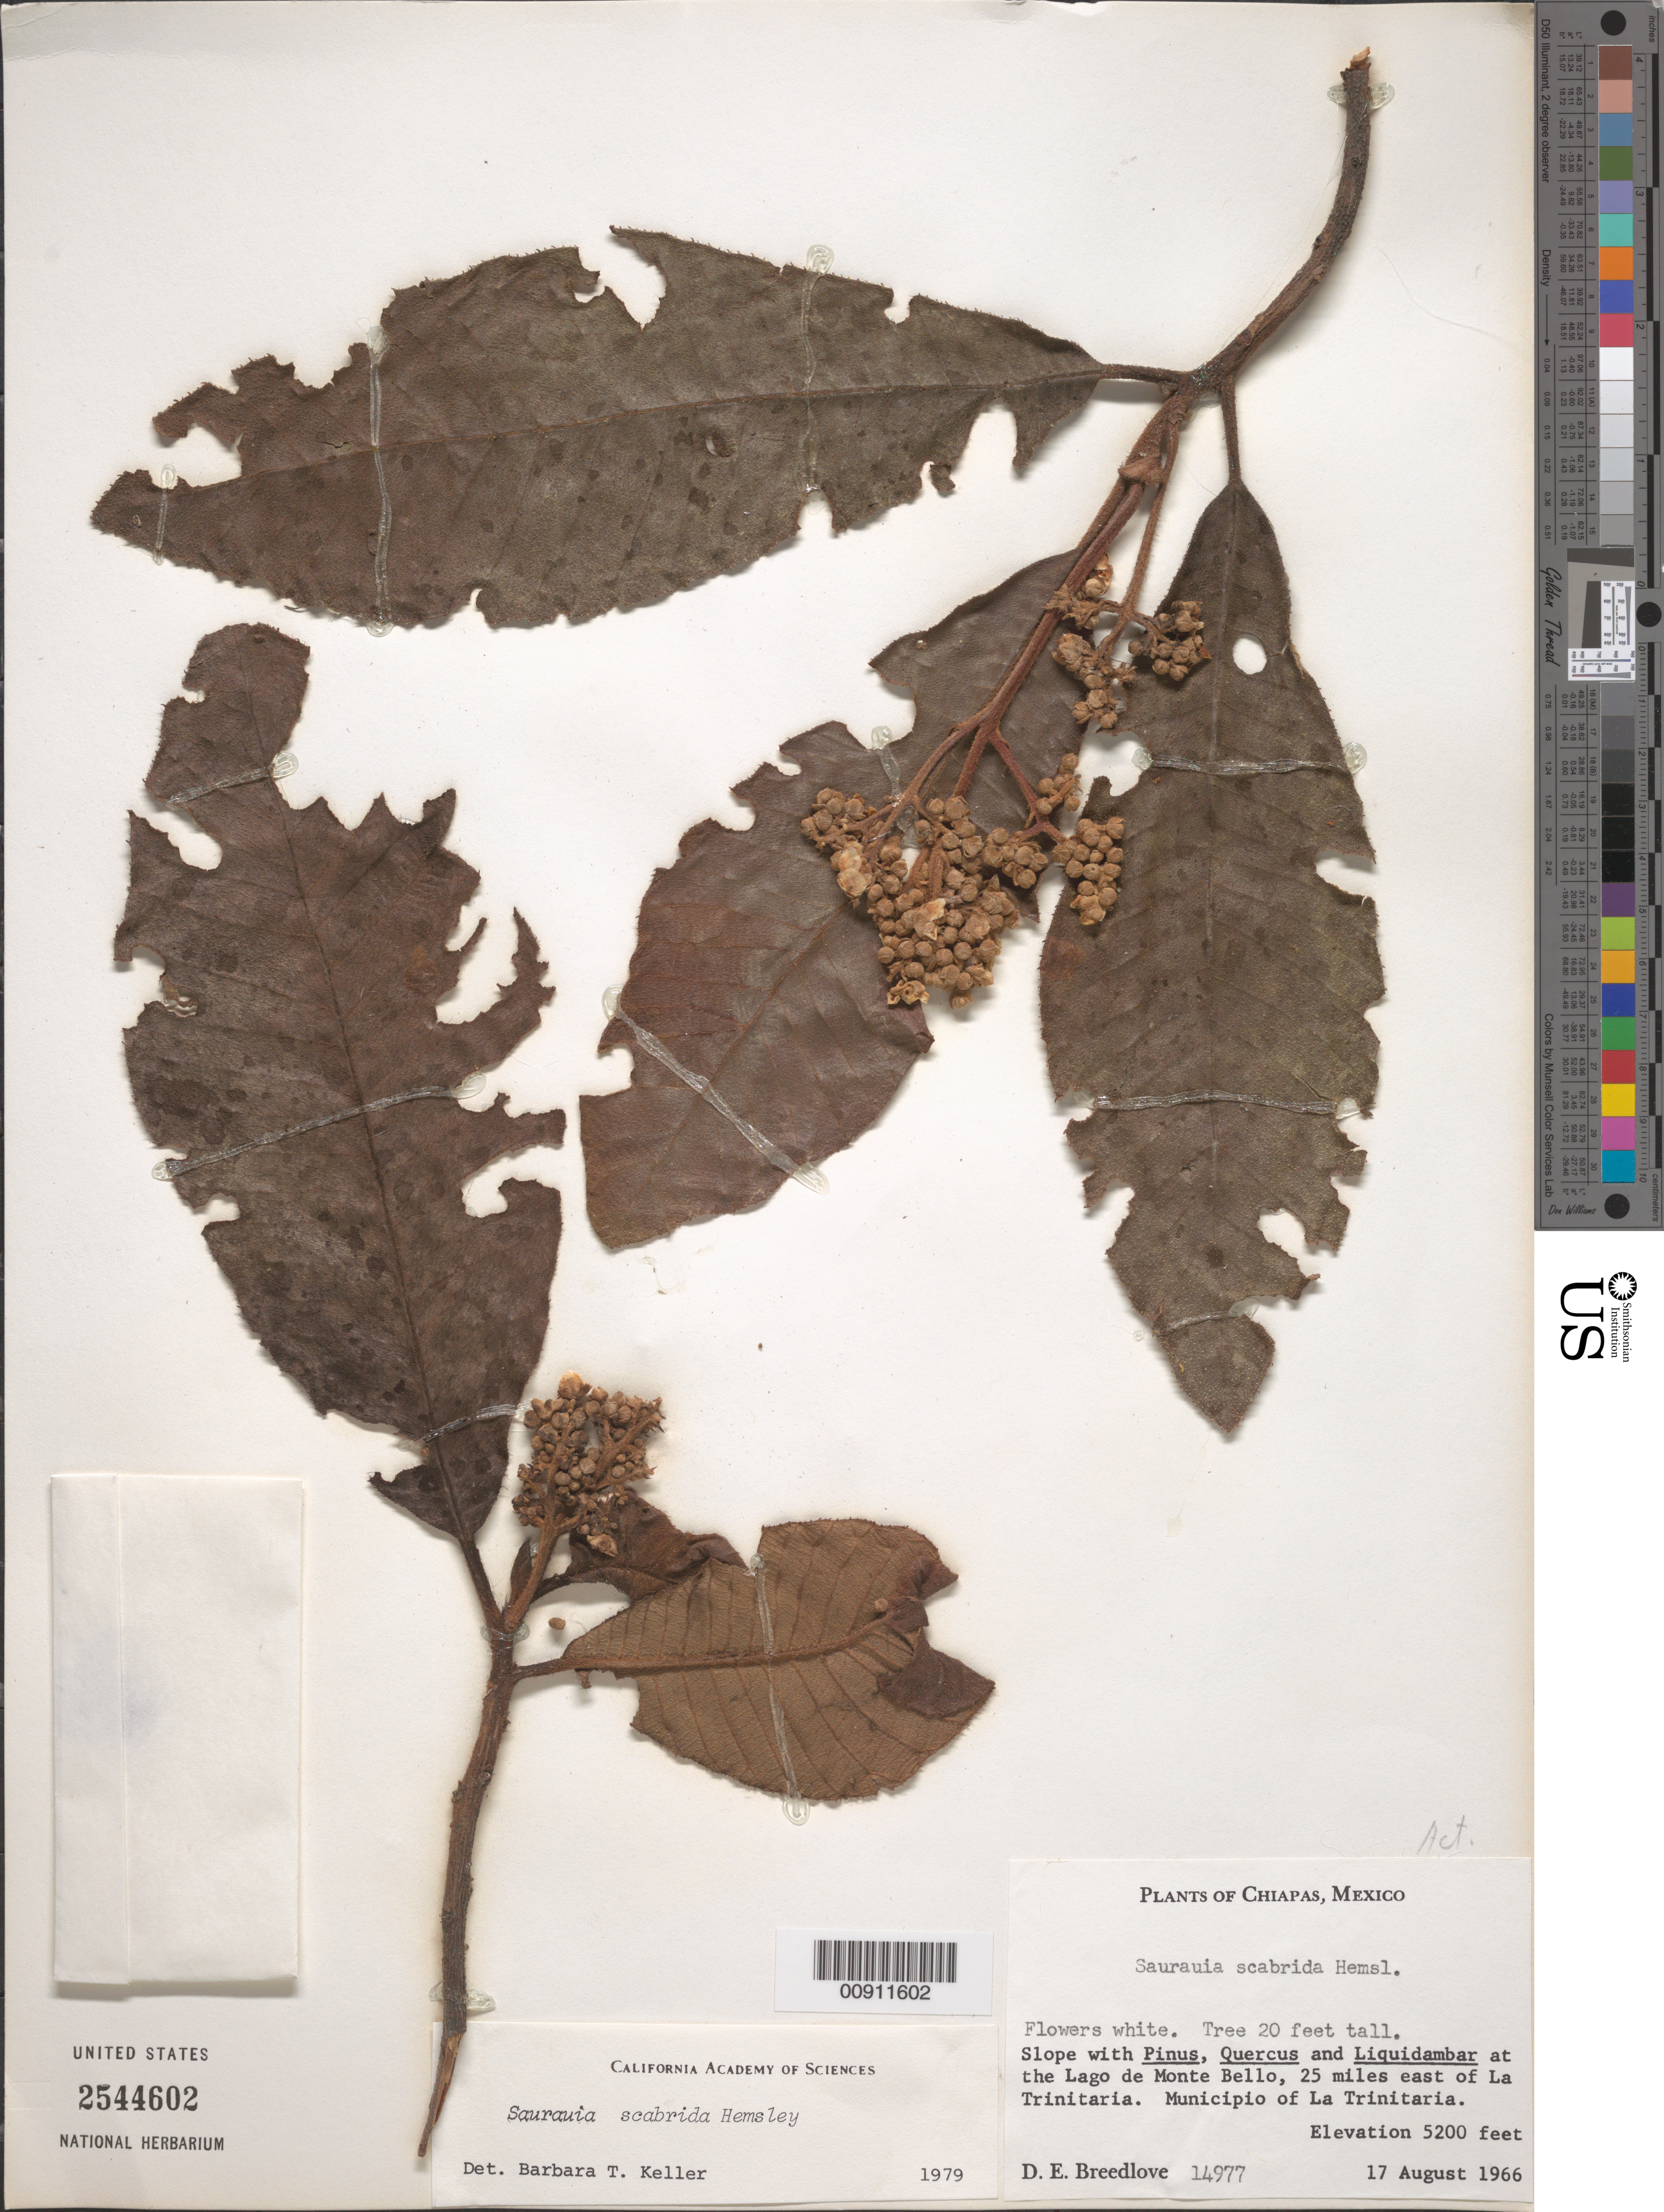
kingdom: Plantae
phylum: Tracheophyta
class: Magnoliopsida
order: Ericales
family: Actinidiaceae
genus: Saurauia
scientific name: Saurauia scabrida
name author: Hemsl.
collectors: D. E. Breedlove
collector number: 14977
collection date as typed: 17 Aug 1966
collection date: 1966-08-17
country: Mexico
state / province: Chiapas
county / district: Trinitaria, La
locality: At the Lago de Montebello, 25 miles east of La Trinitaria. Municipio of La Trinitaria, Chiapas.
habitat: Slope with Pinus, Quercus and Liquidambar.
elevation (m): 1585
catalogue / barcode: US 2544602